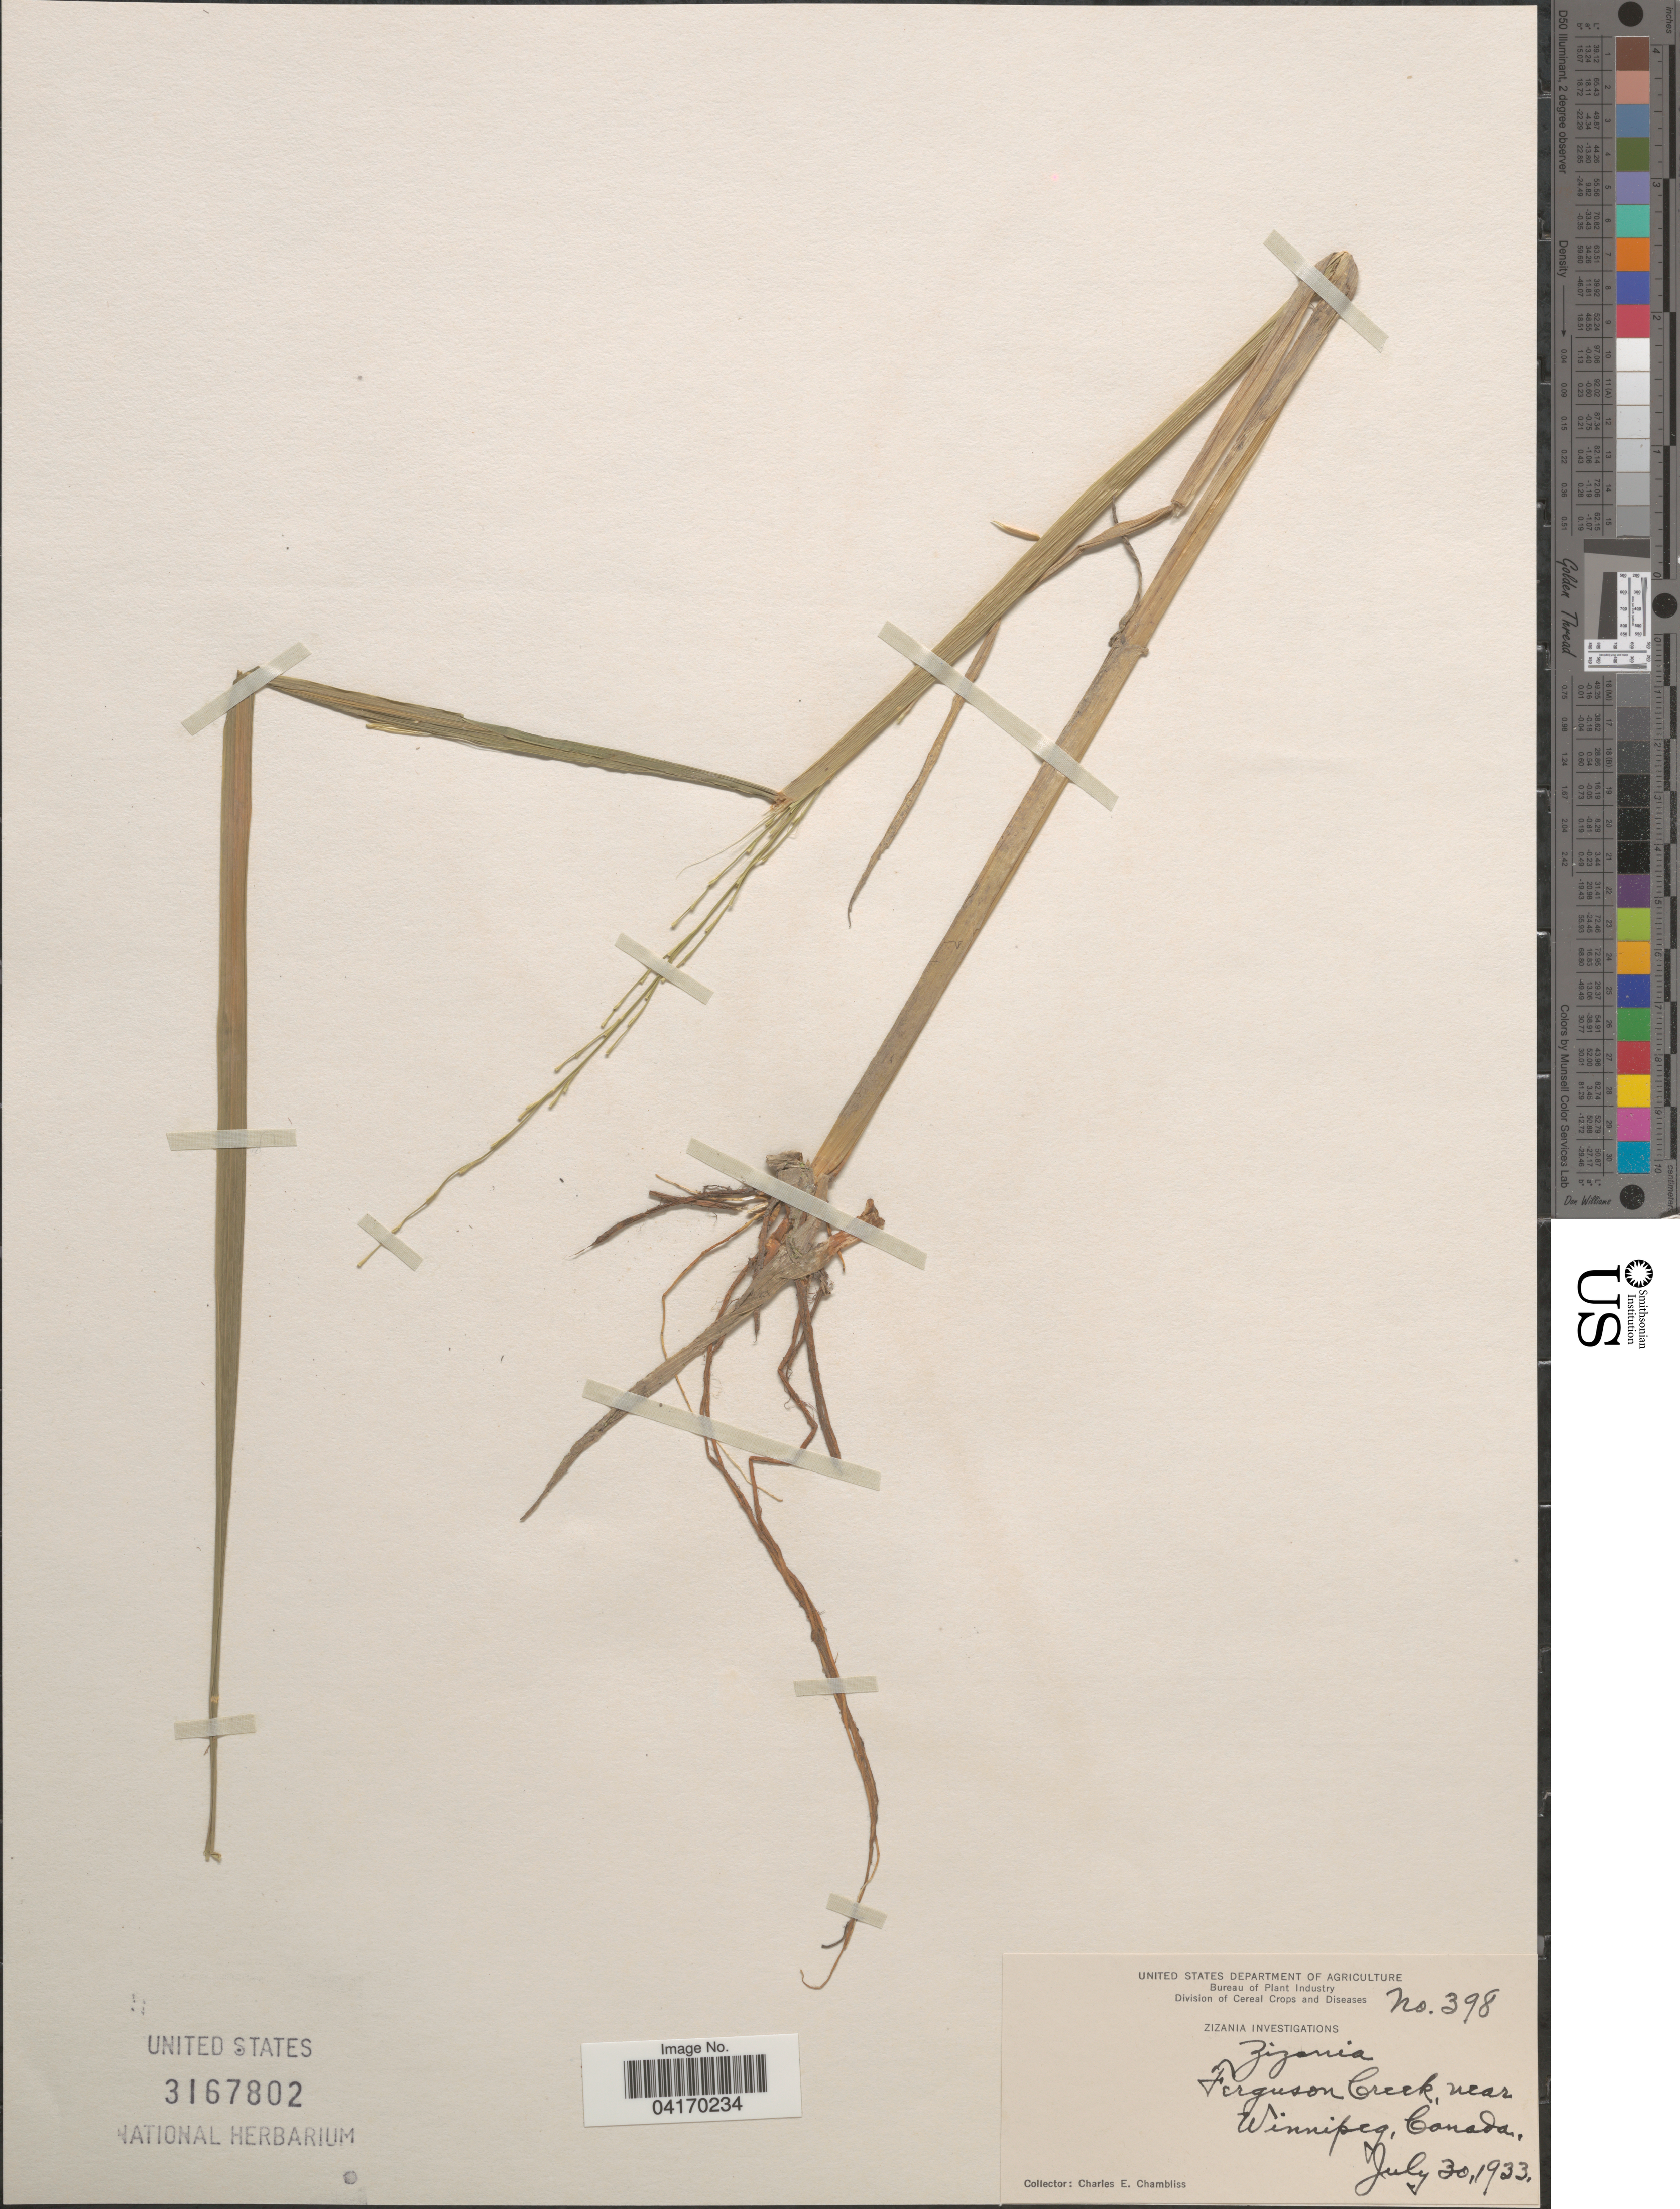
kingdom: Plantae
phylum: Tracheophyta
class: Liliopsida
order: Poales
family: Poaceae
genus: Zizania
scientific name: Zizania palustris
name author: L.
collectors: C. Chambliss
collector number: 398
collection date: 1933-07-30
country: Canada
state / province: Manitoba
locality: Ferguson Creek near Winnipeg.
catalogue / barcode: US 3167802